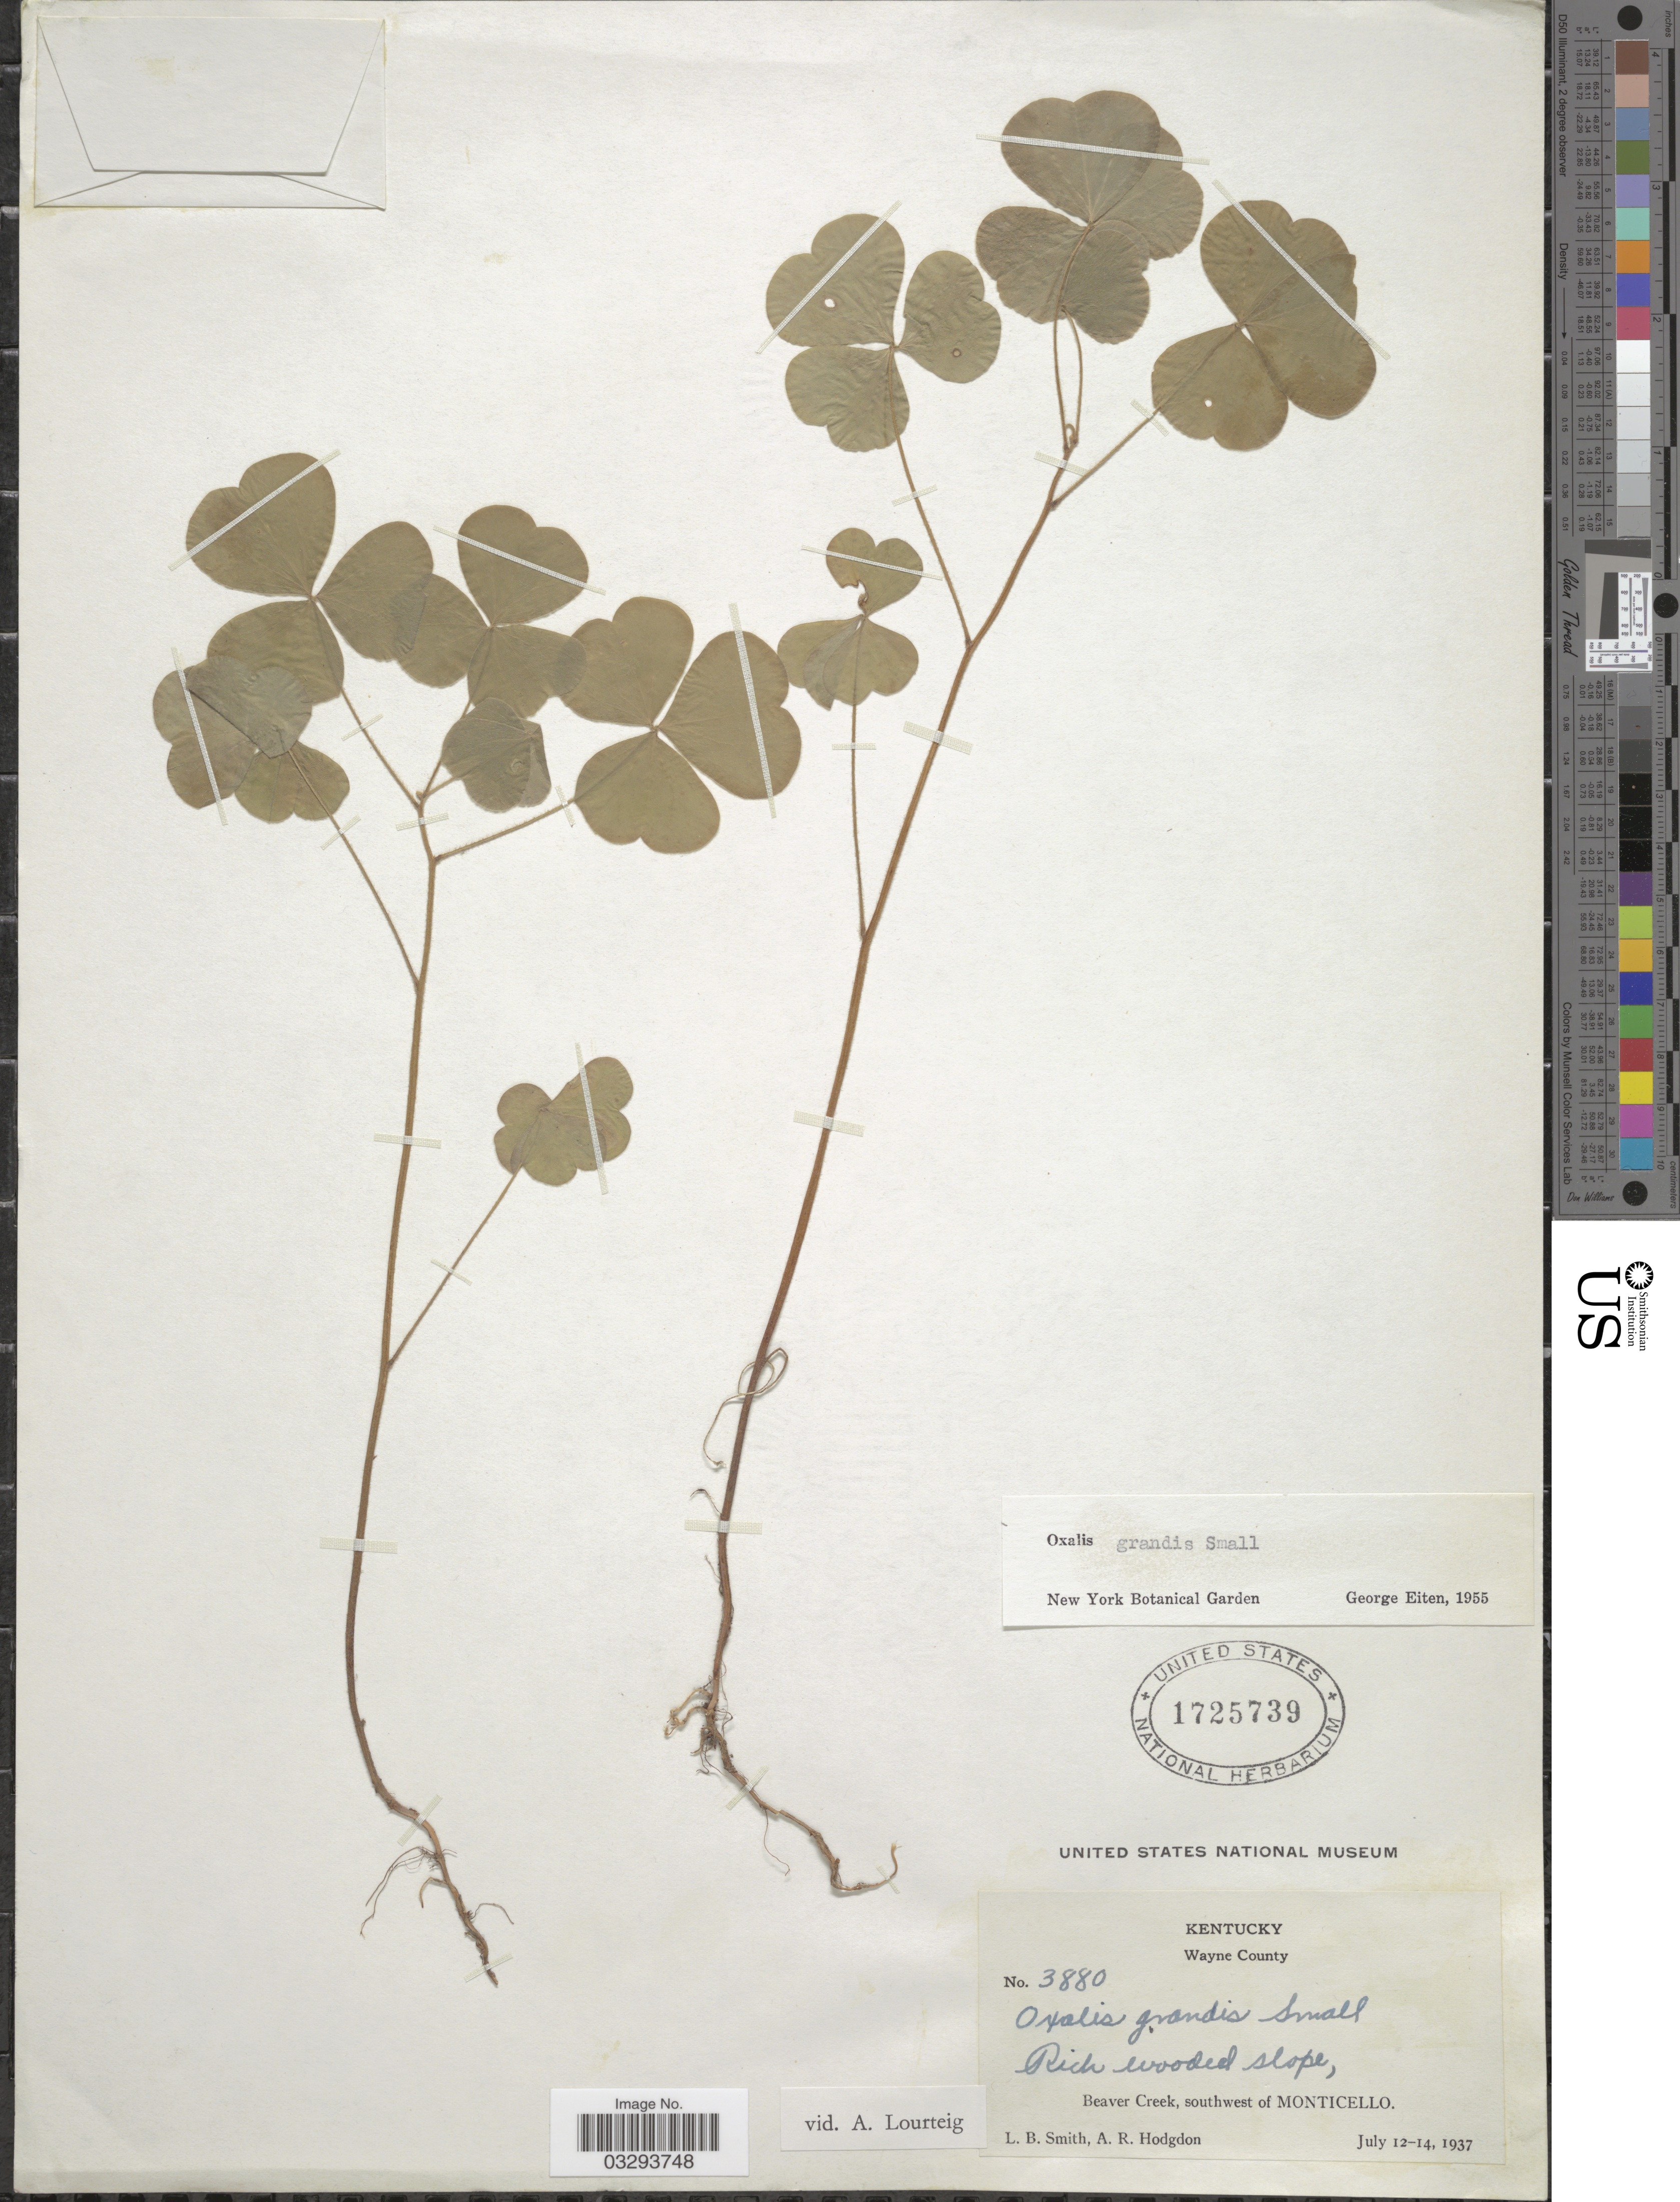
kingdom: Plantae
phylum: Tracheophyta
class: Magnoliopsida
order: Oxalidales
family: Oxalidaceae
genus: Oxalis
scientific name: Oxalis grandis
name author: Small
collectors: L. Smith & A. R. Hodgdon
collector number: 3880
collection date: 1937-07-12/1937-07-14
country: United States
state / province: Kentucky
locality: Wayne County. Beaver Creek, southwest of Monticello.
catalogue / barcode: US 1725739